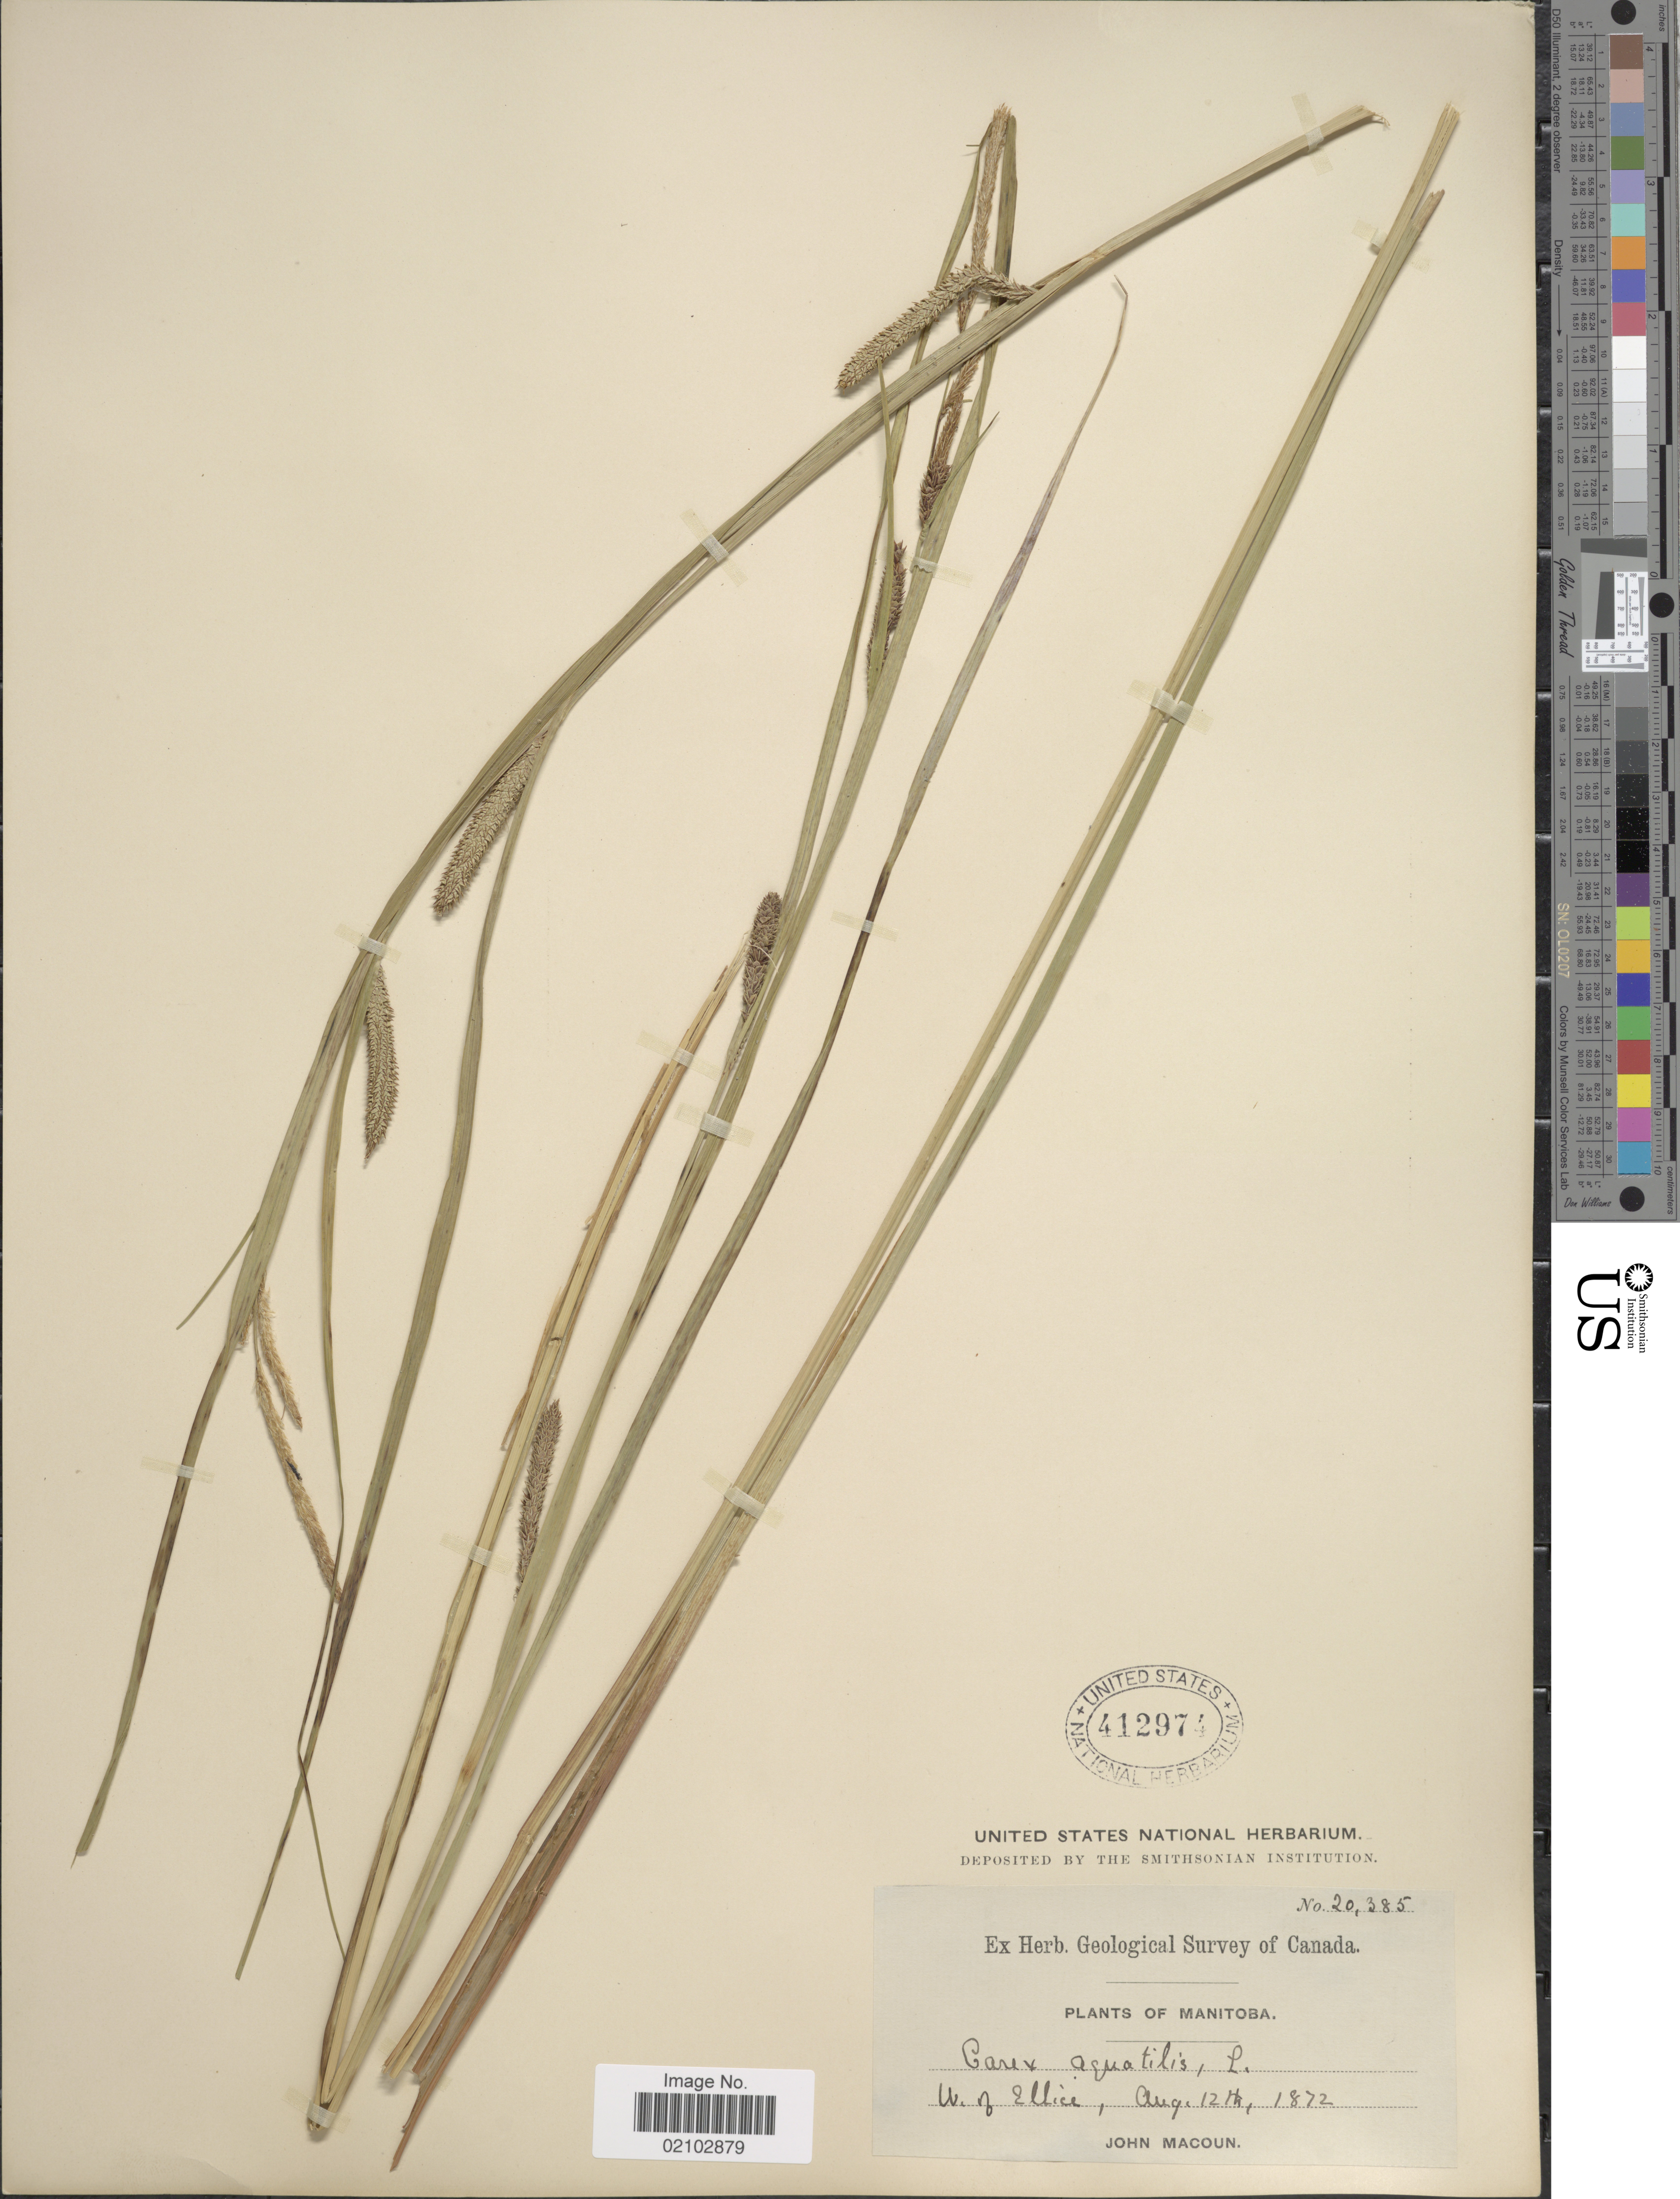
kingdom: Plantae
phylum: Tracheophyta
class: Liliopsida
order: Poales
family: Cyperaceae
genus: Carex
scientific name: Carex aquatilis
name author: Wahlenb.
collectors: J. Macoun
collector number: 20385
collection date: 1872-08-12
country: Canada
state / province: Manitoba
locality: W. of Ellice.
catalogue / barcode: US 412974